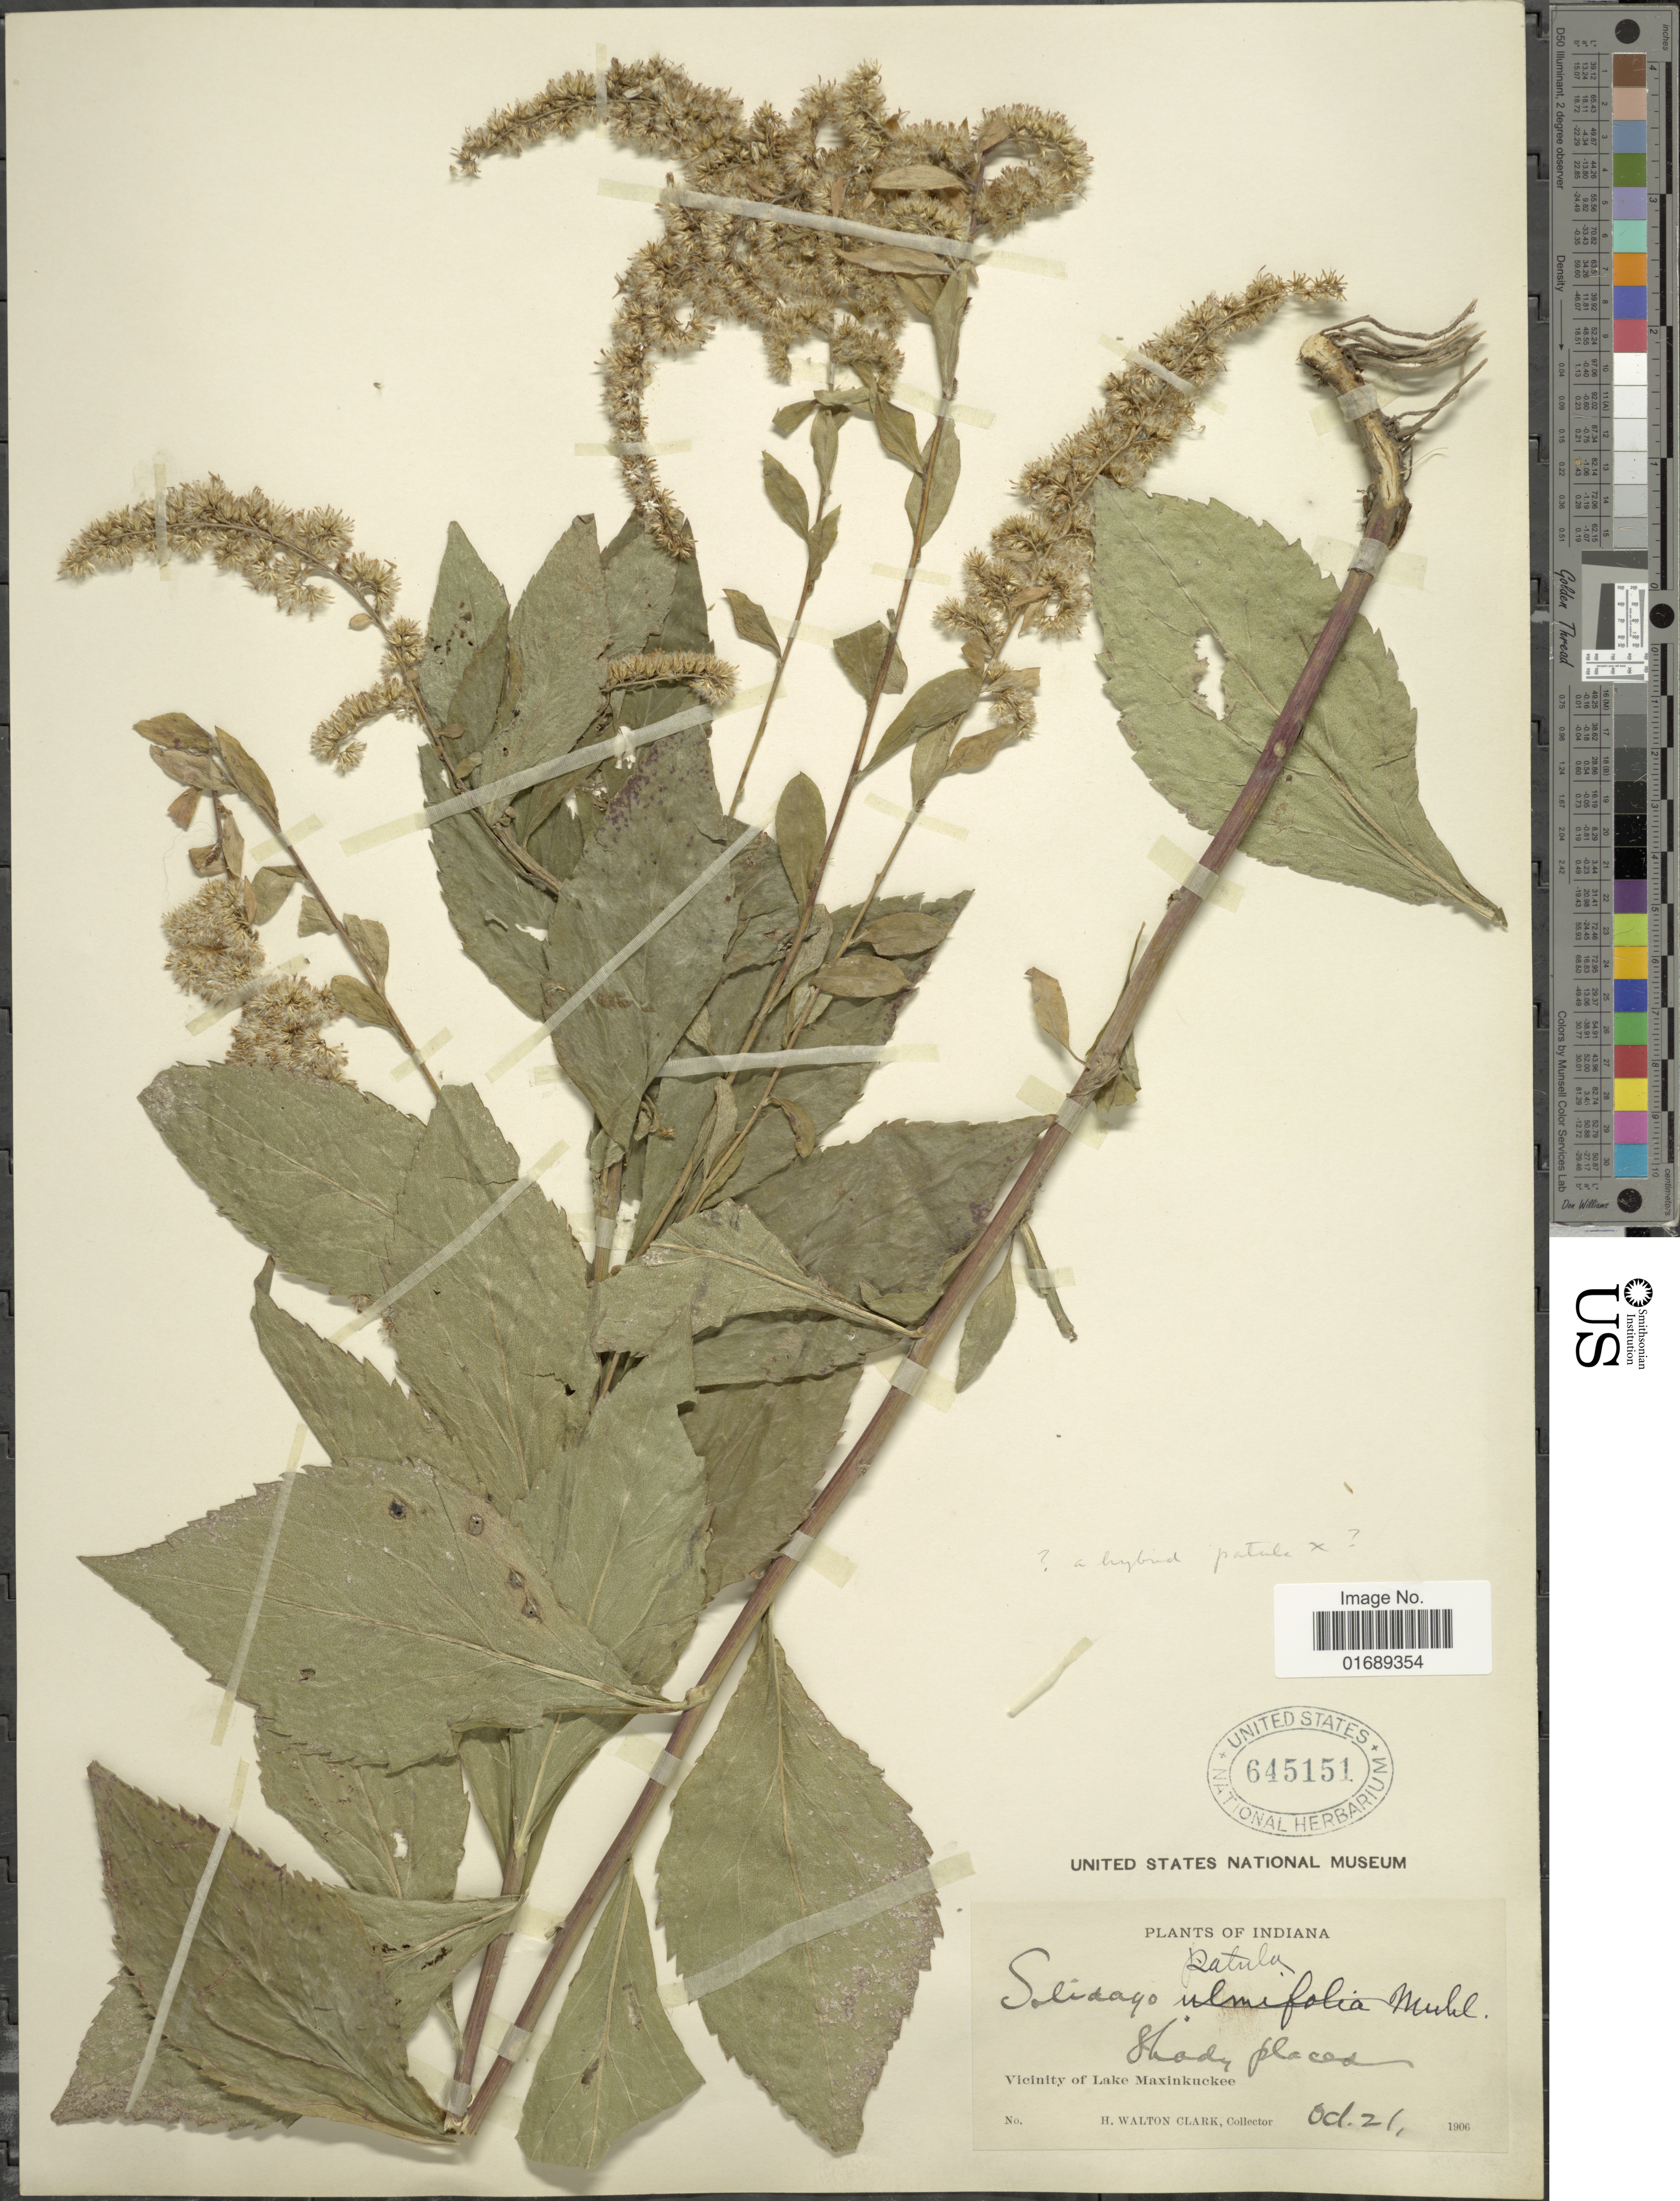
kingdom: Plantae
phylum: Tracheophyta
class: Magnoliopsida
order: Asterales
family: Asteraceae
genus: Solidago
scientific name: Solidago patula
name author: Muhl. ex Willd.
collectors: H. W. Clark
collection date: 1906-10-21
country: United States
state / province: Indiana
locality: Shady placec, Vicinity of Lake Maxinkuckee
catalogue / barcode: US 645151